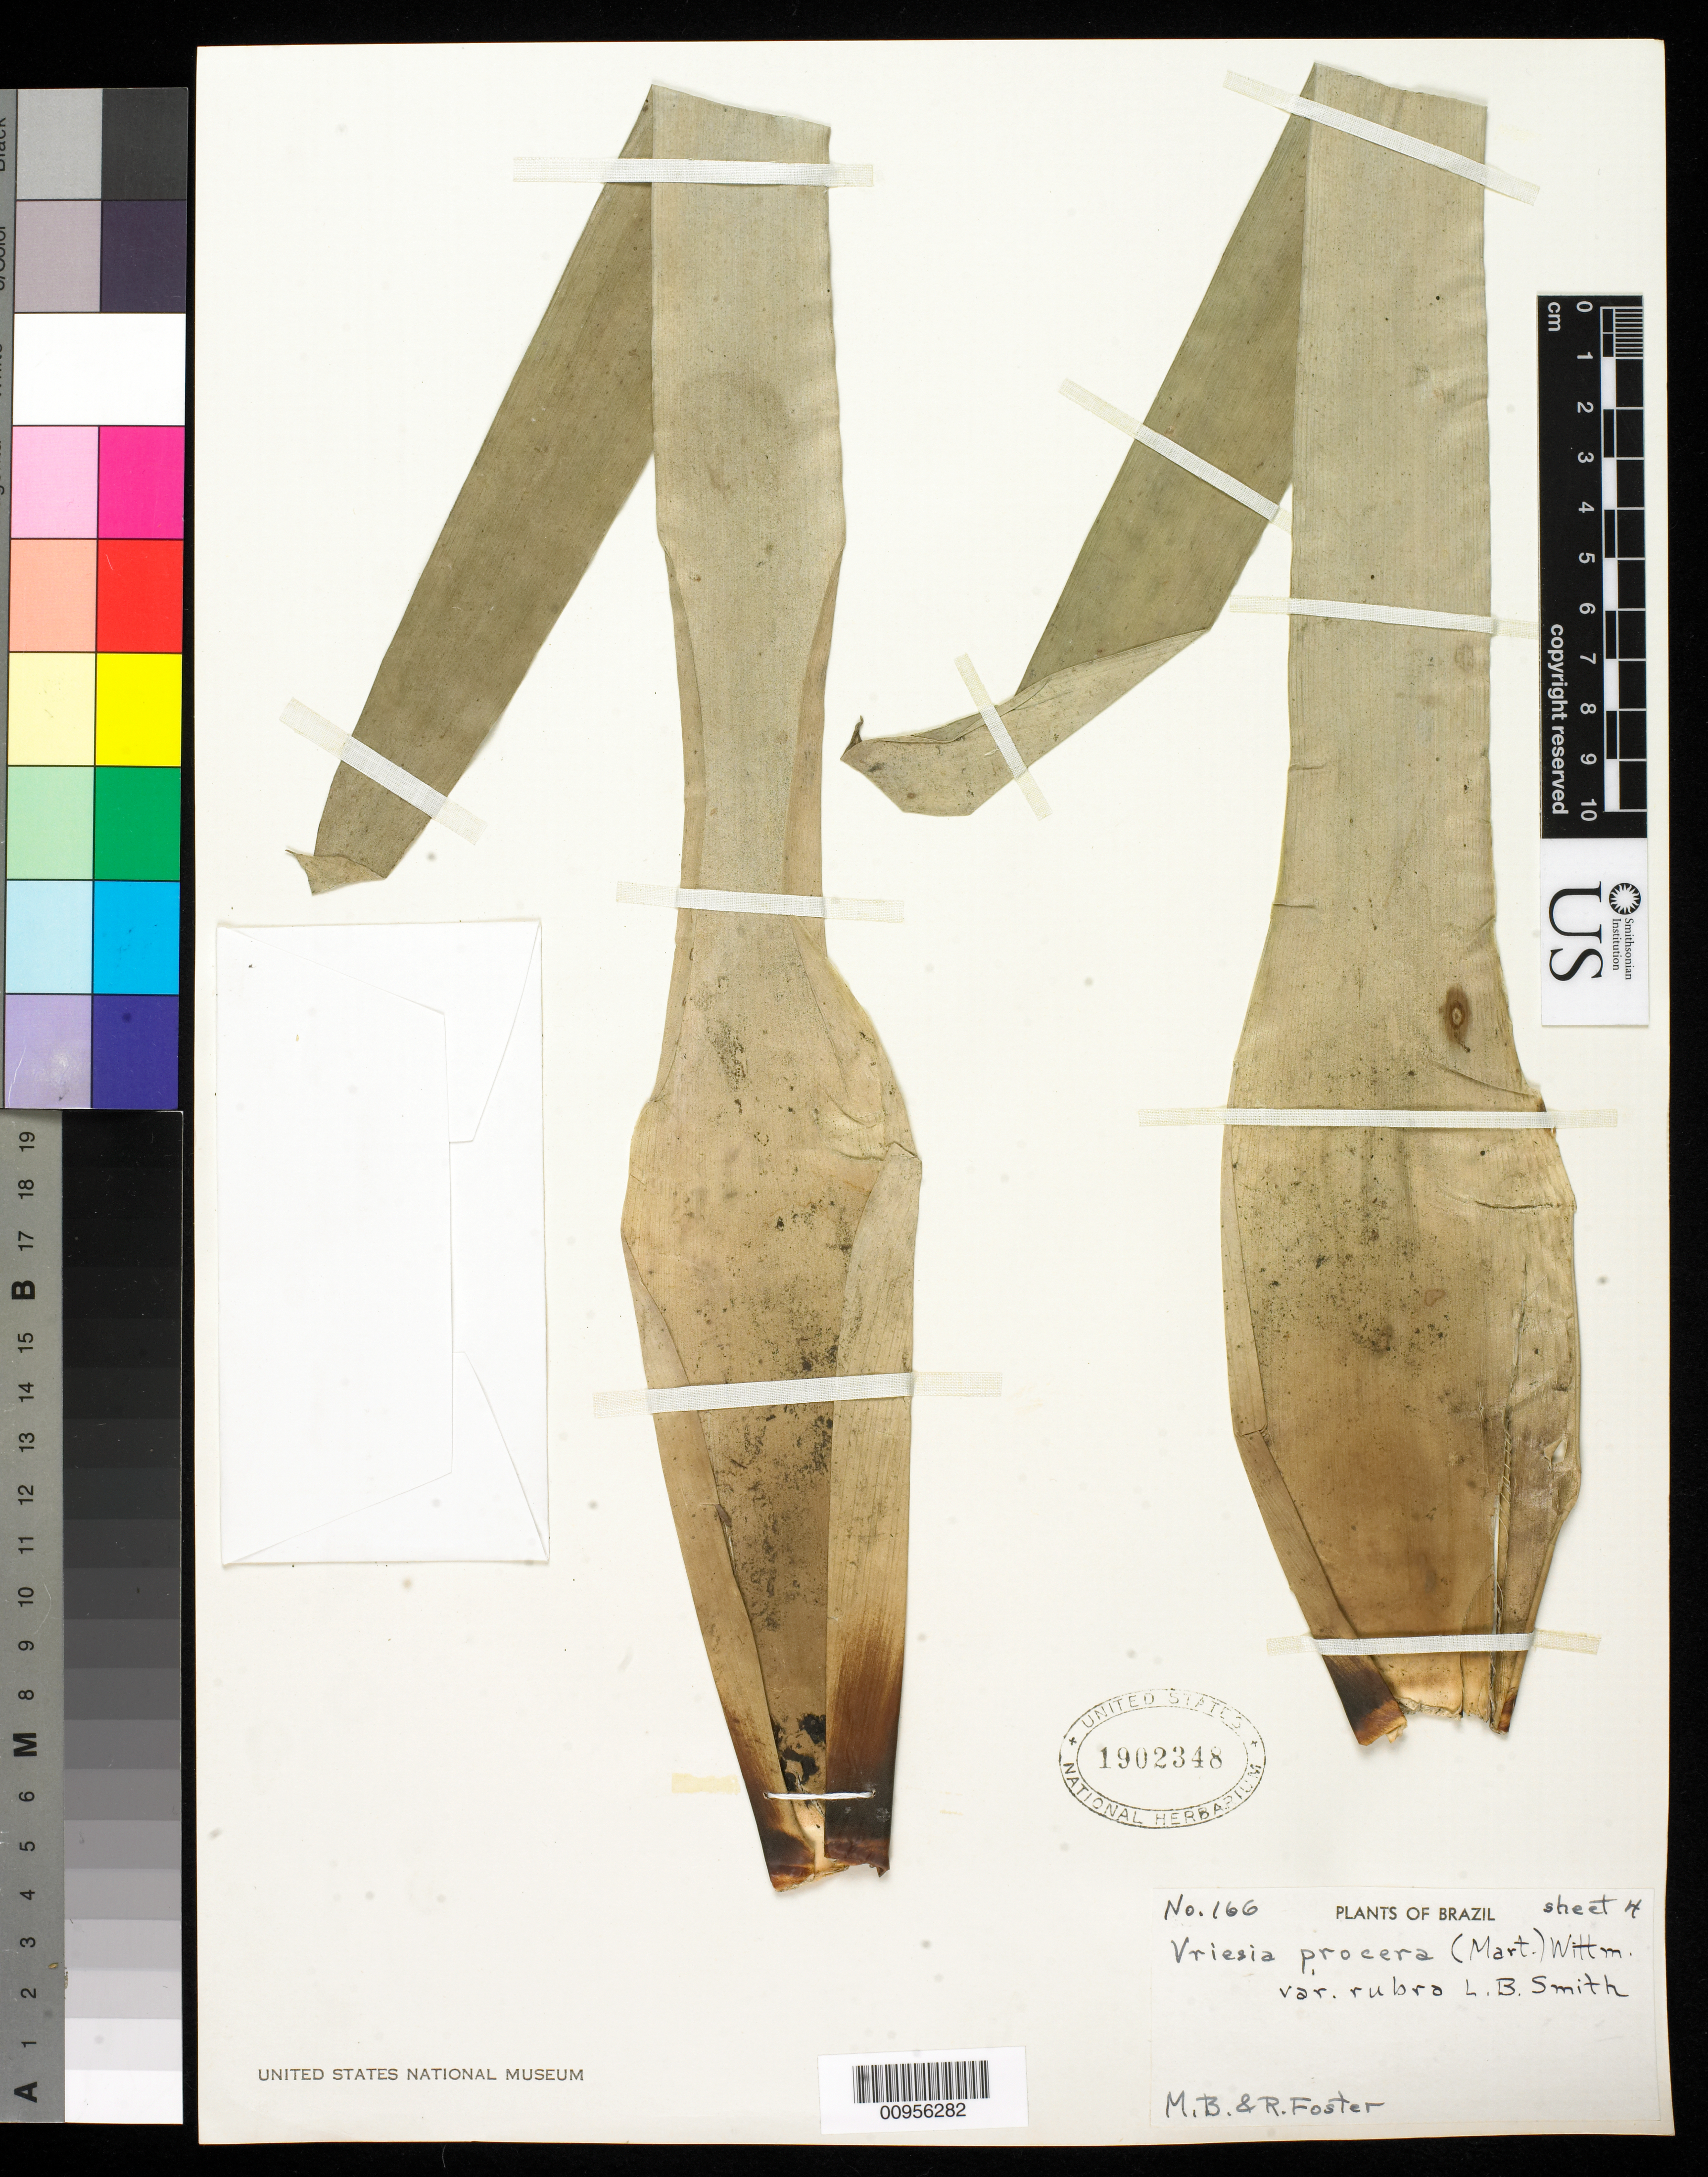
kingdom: Plantae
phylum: Tracheophyta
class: Liliopsida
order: Poales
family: Bromeliaceae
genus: Vriesea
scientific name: Vriesea procera var. rubra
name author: L.B. Sm.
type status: Holotype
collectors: M. B. Foster & R. C. Foster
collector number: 166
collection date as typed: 08 Jul 1939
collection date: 1939-07-08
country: Brazil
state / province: Espírito Santo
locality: Itapemirim.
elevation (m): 457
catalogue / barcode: US 1902348